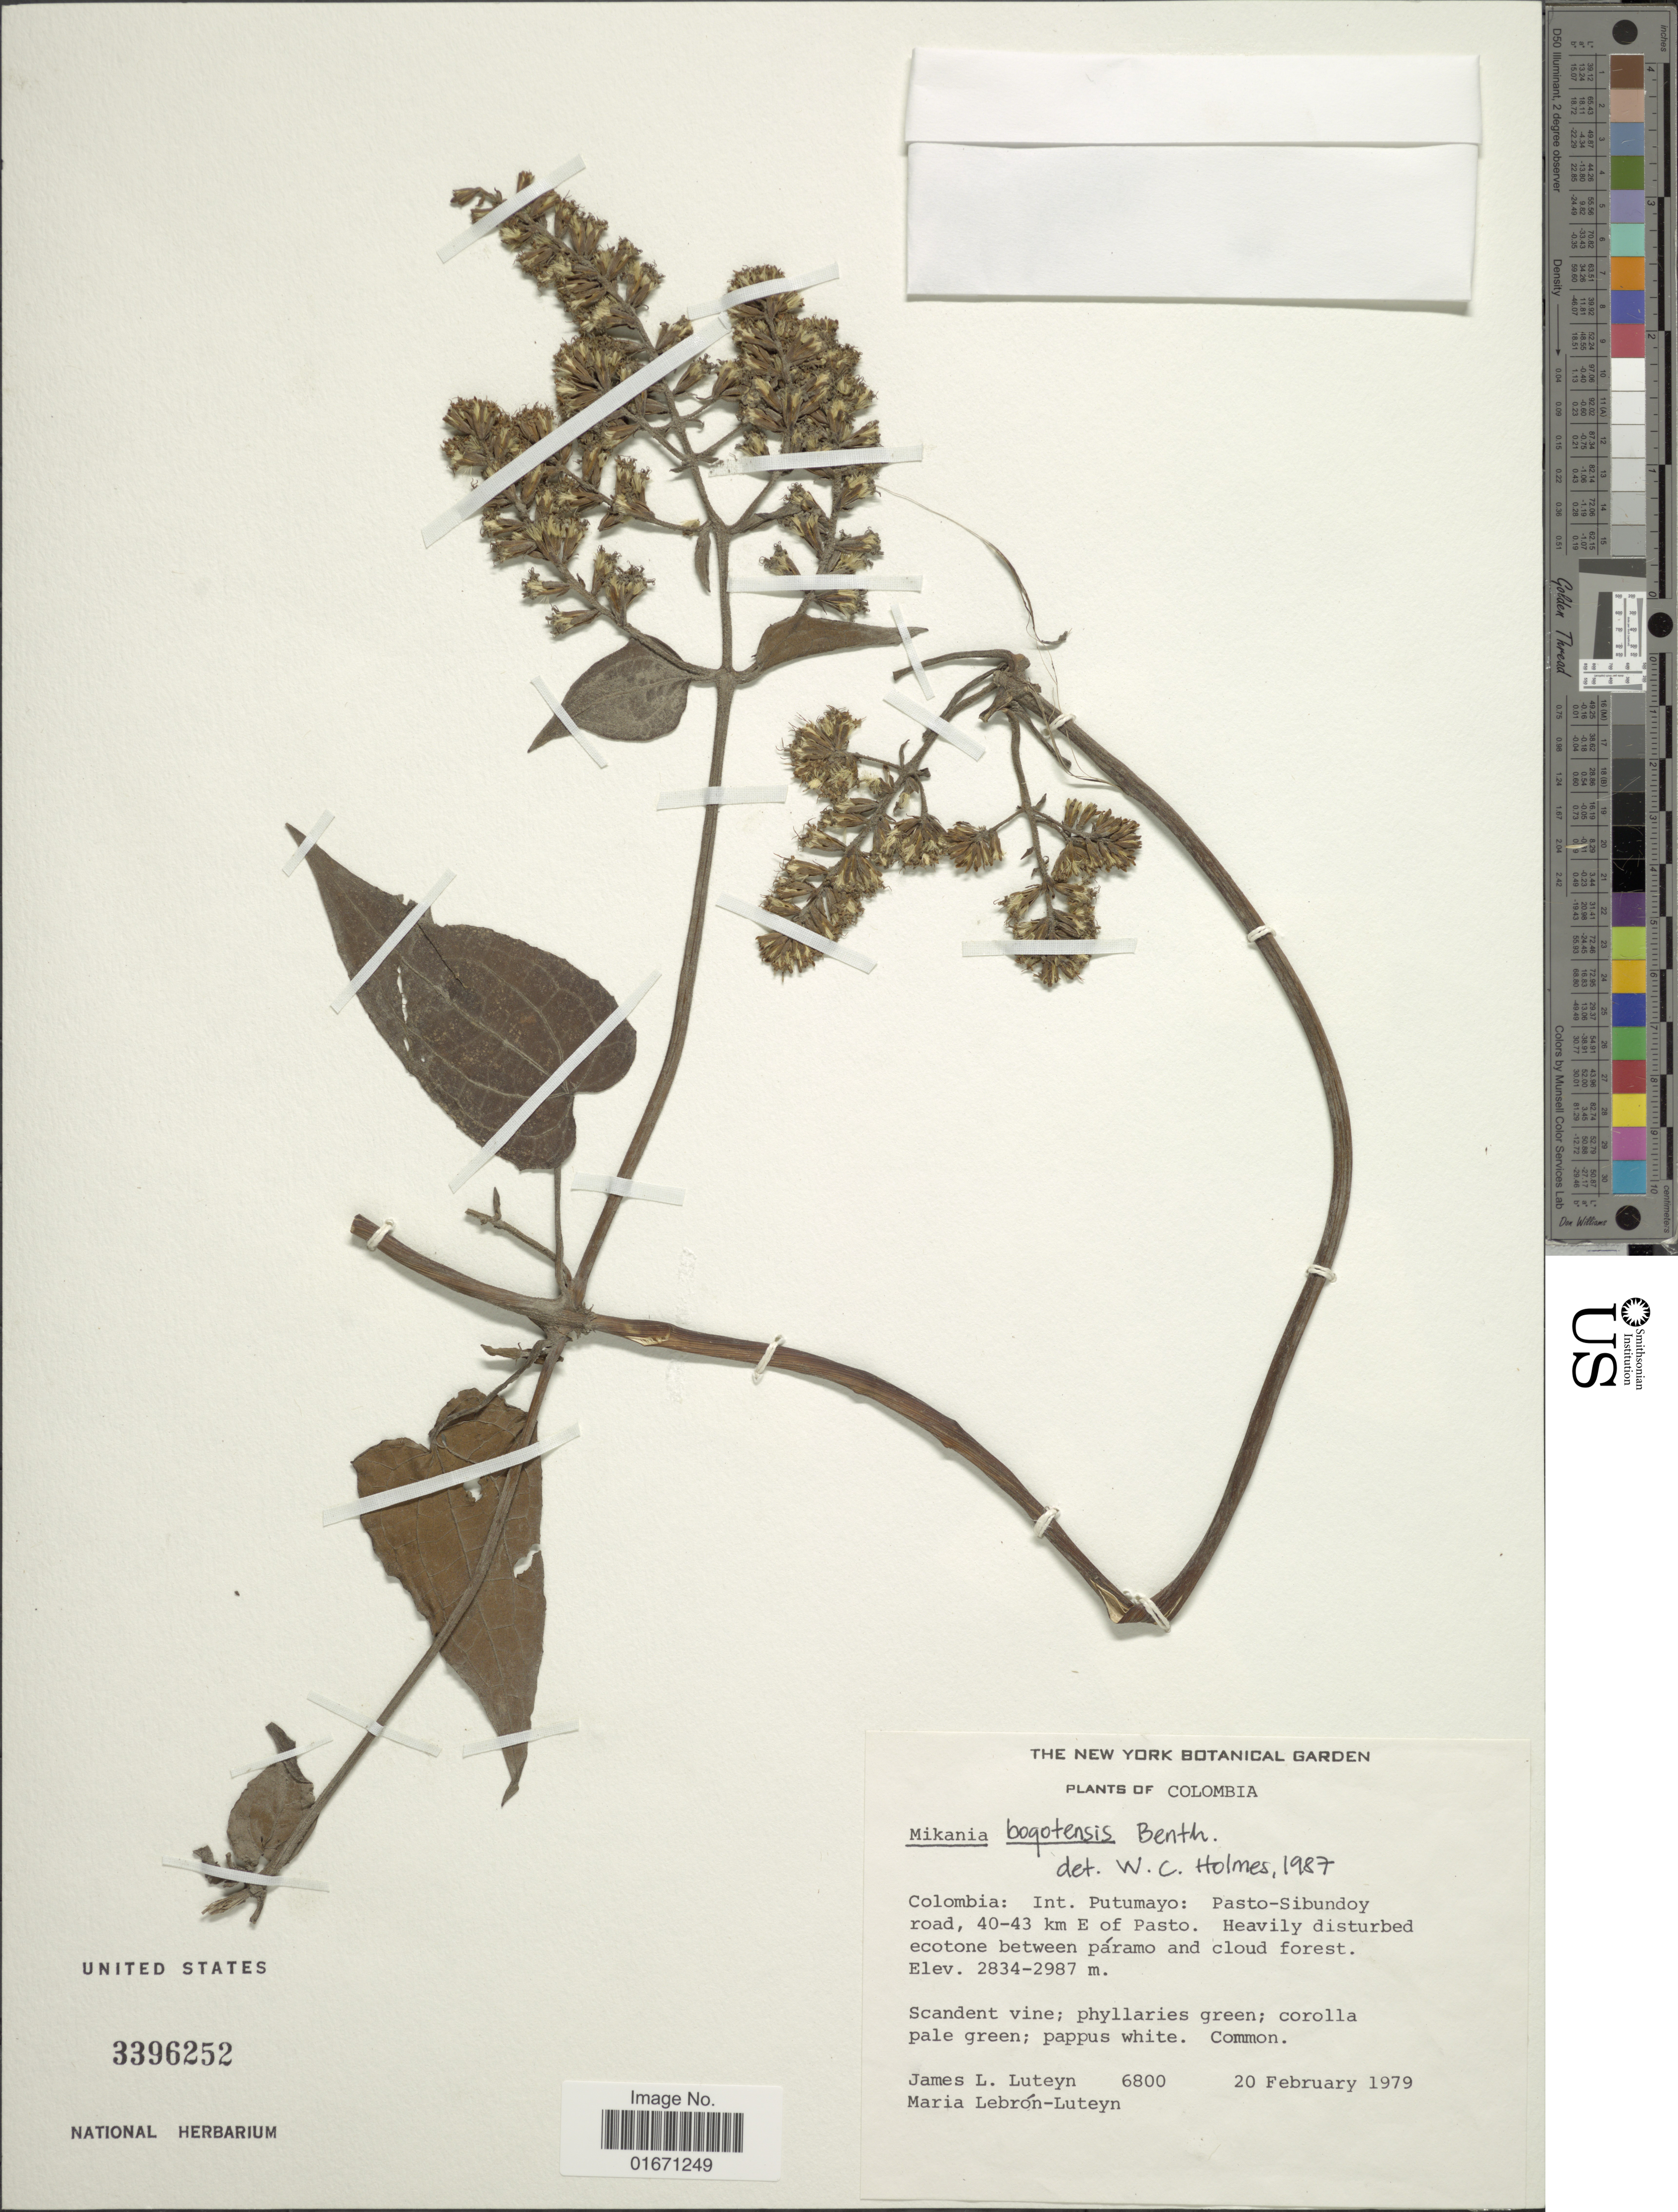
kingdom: Plantae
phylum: Tracheophyta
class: Magnoliopsida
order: Asterales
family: Asteraceae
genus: Mikania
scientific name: Mikania bogotensis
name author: Benth.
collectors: J. L. Luteyn & M. L. Lebrón-Luteyn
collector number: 6800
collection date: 1979-02-20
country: Colombia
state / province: Putumayo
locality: Pasto-Sibundoy road, 40-43 km E of Pasto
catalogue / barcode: US 3396252